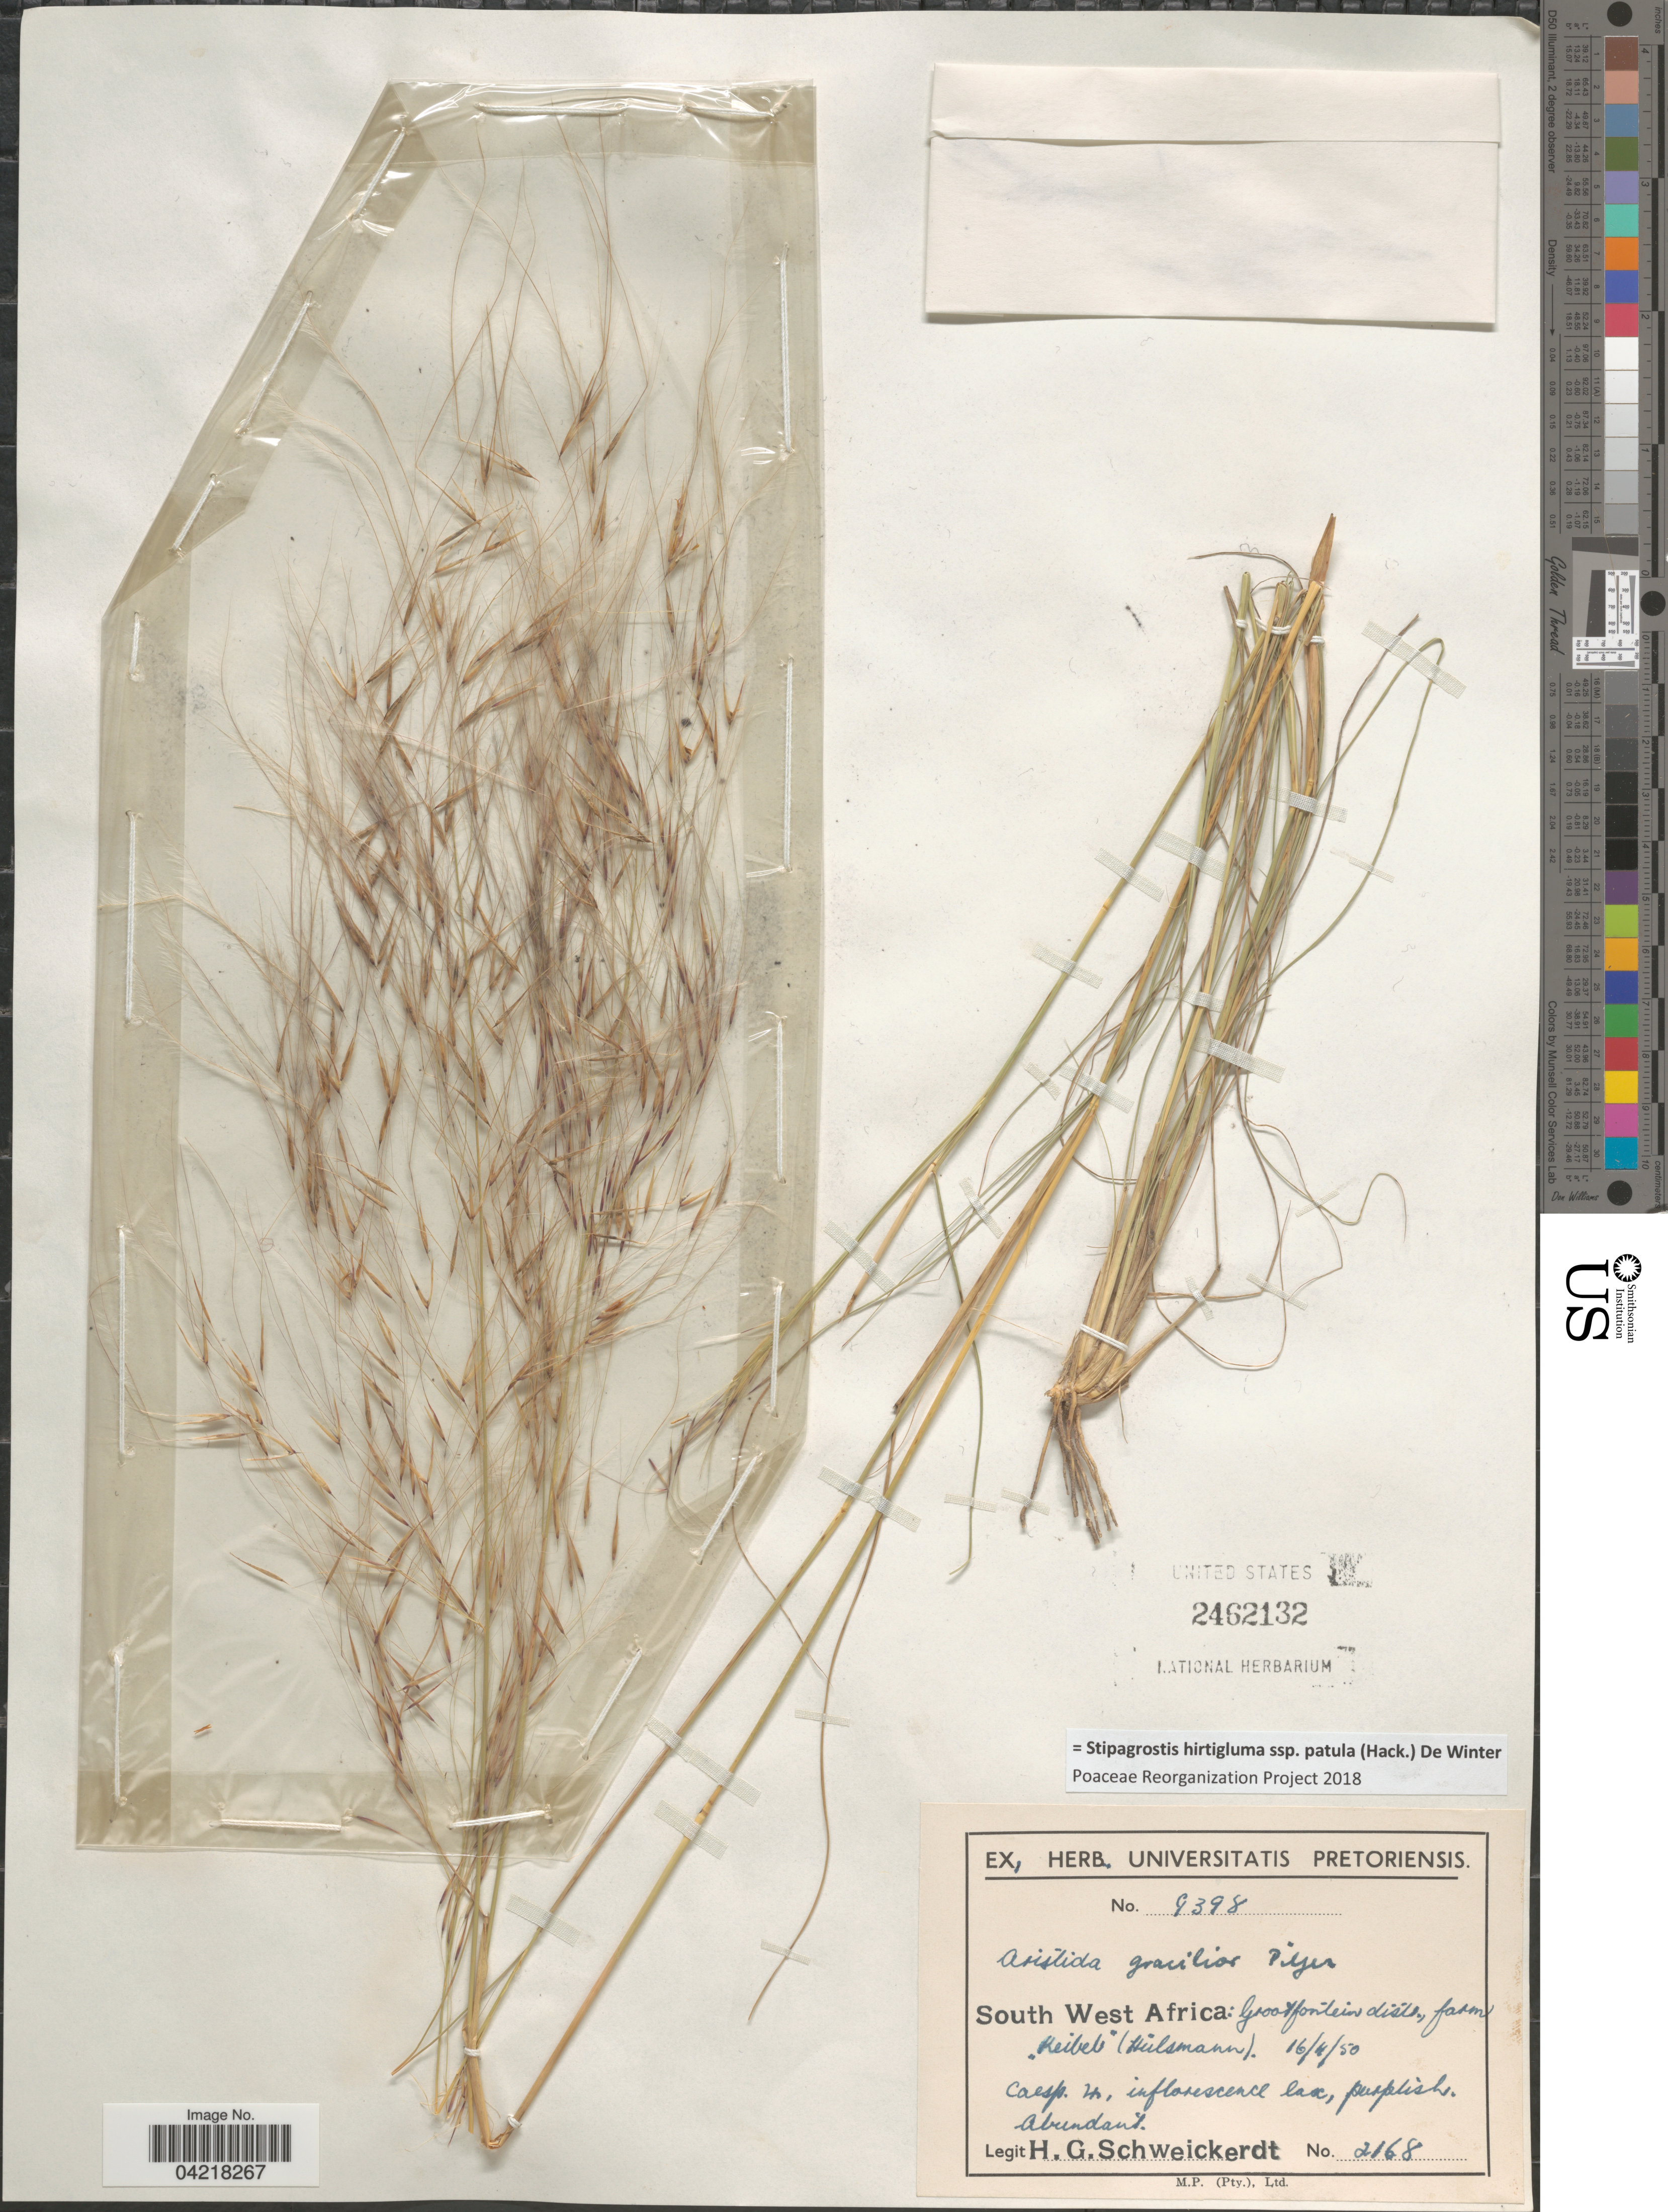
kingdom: Plantae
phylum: Tracheophyta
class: Liliopsida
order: Poales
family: Poaceae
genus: Stipagrostis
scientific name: Stipagrostis hirtigluma subsp. patula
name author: (Hack.) De Winter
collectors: H. Schweickerdt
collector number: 2168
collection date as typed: Transcribed d/m/y: 16/4/50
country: Namibia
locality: South West Africa: Grootfontein distr., farm "Keibeb" (Hülsmann).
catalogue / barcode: US 2462132